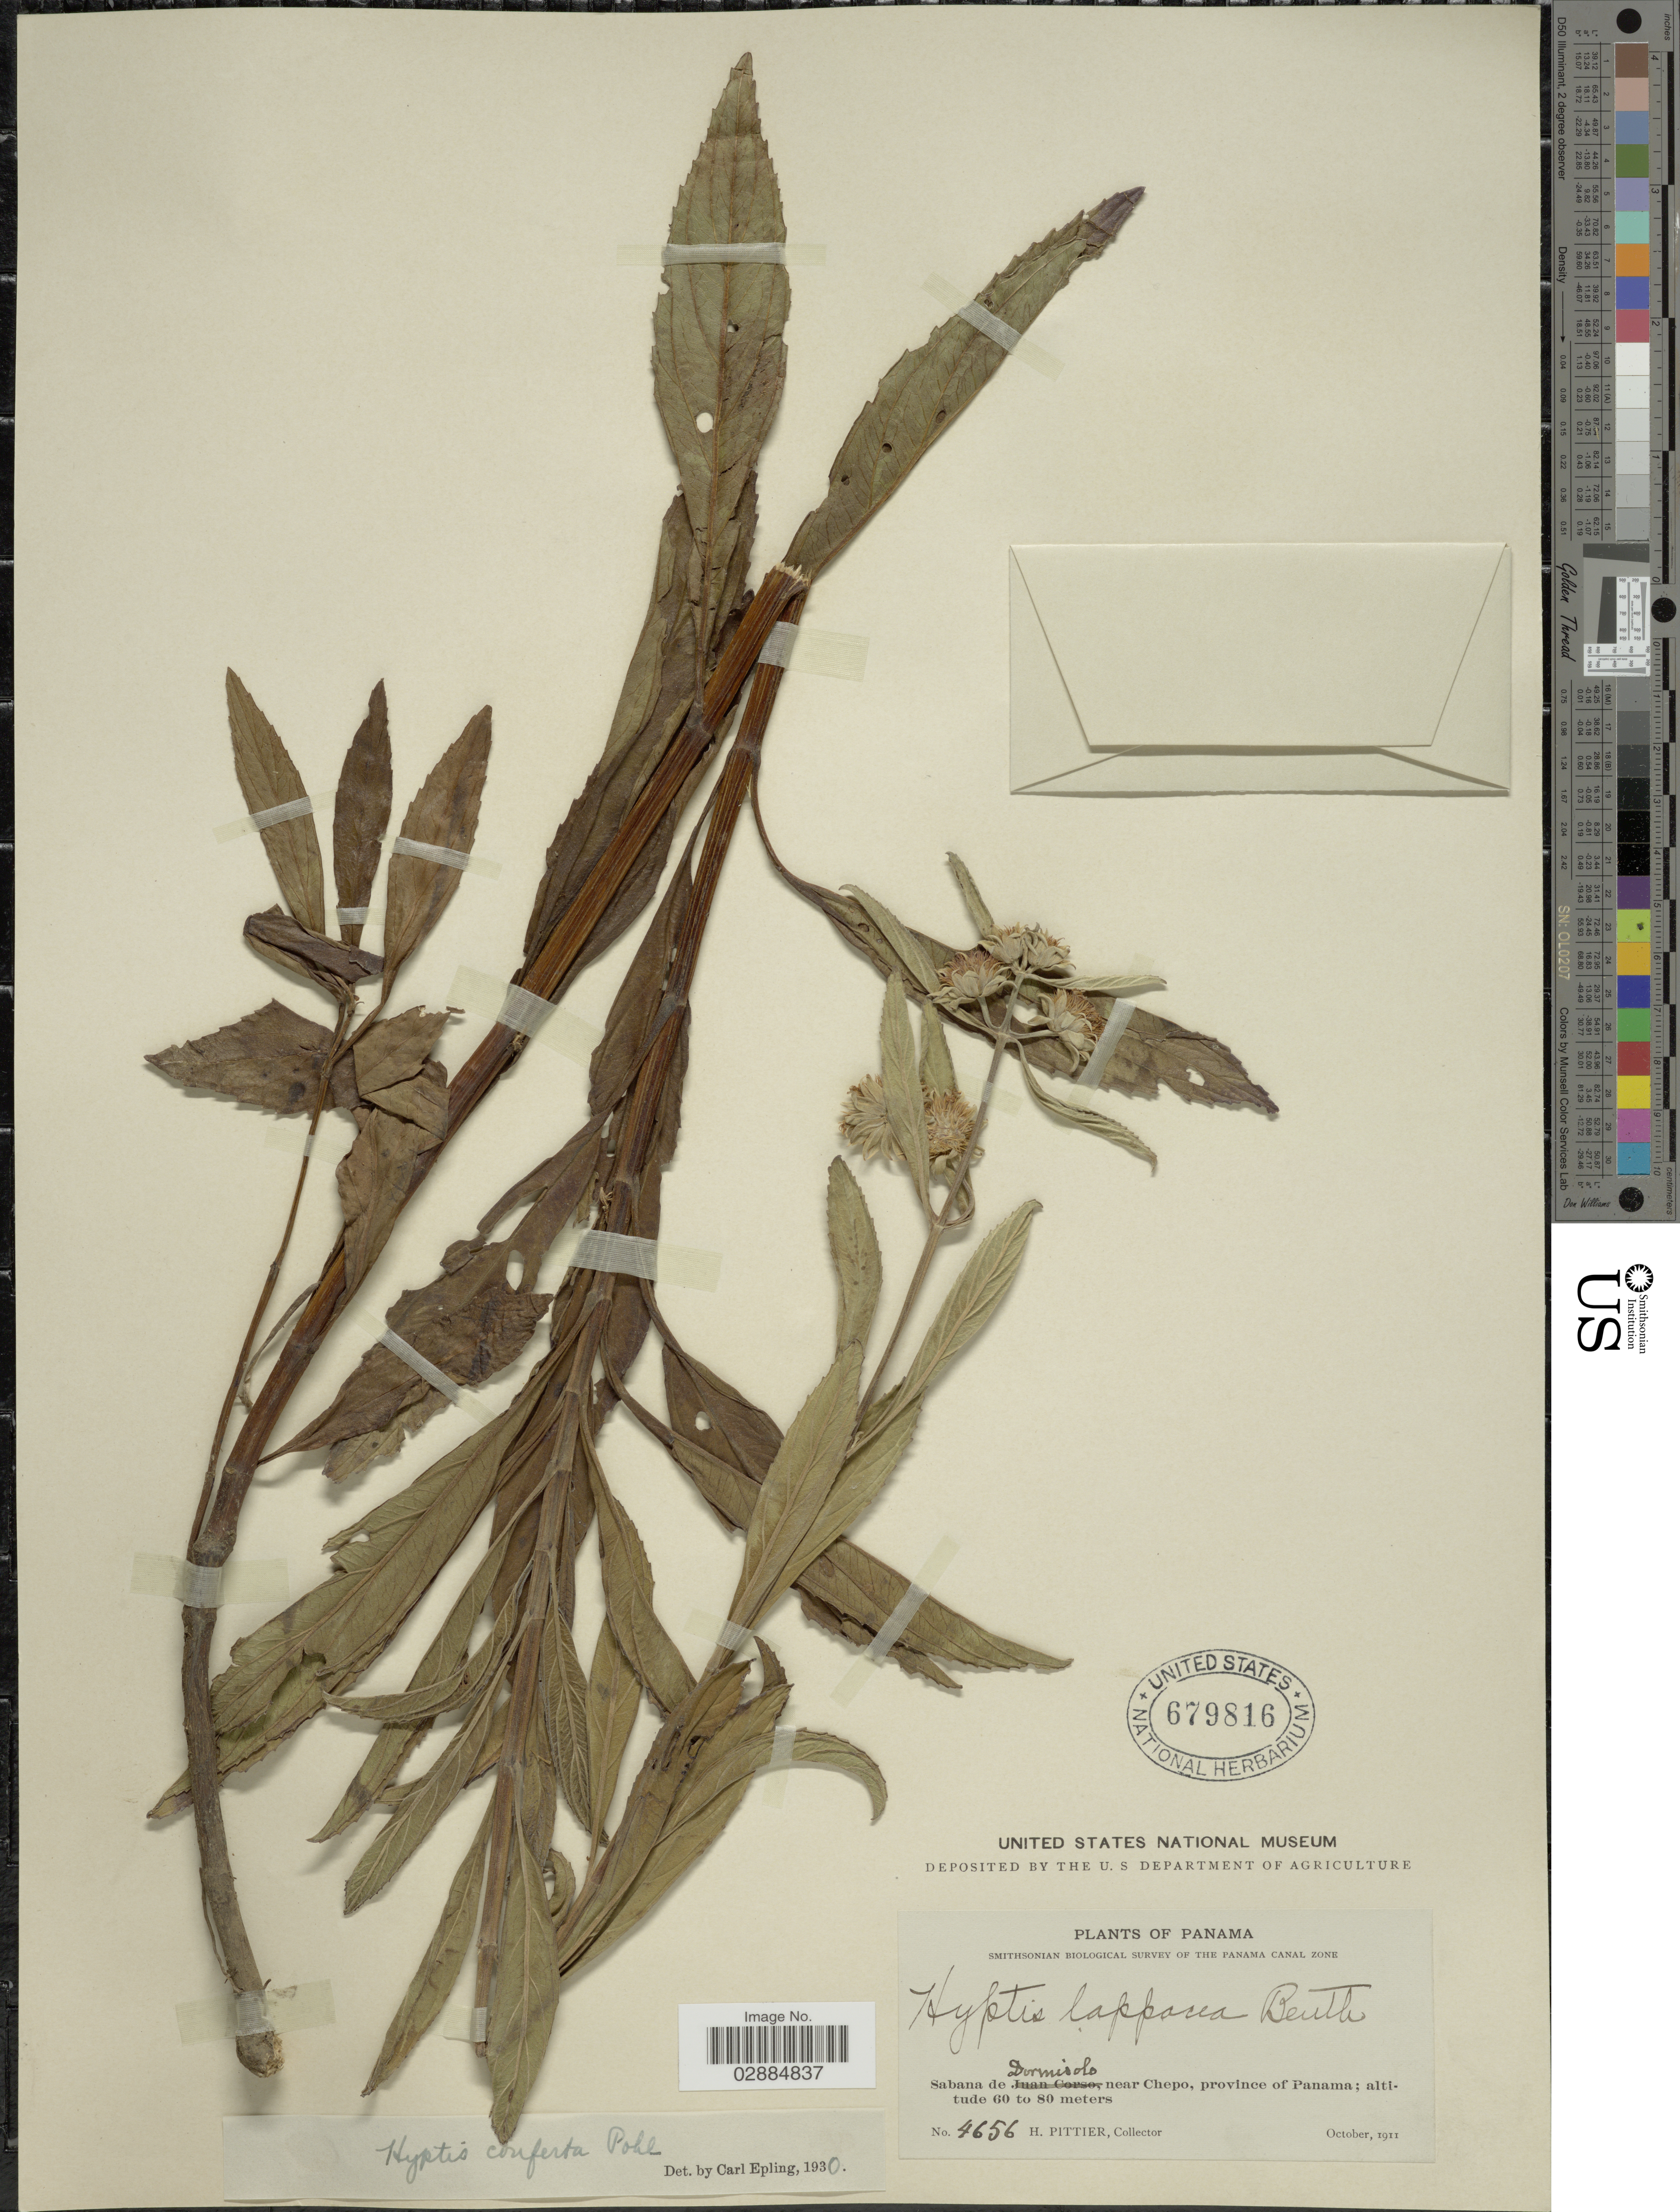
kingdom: Plantae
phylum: Tracheophyta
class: Magnoliopsida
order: Lamiales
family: Lamiaceae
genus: Hyptis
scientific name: Hyptis conferta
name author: Pohl ex Benth.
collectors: H. F. Pittier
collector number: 4656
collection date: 1911-10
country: Panama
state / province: Panamá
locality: Sabana de Dormisolo near Chepo, province of Panama.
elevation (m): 60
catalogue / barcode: US 679816